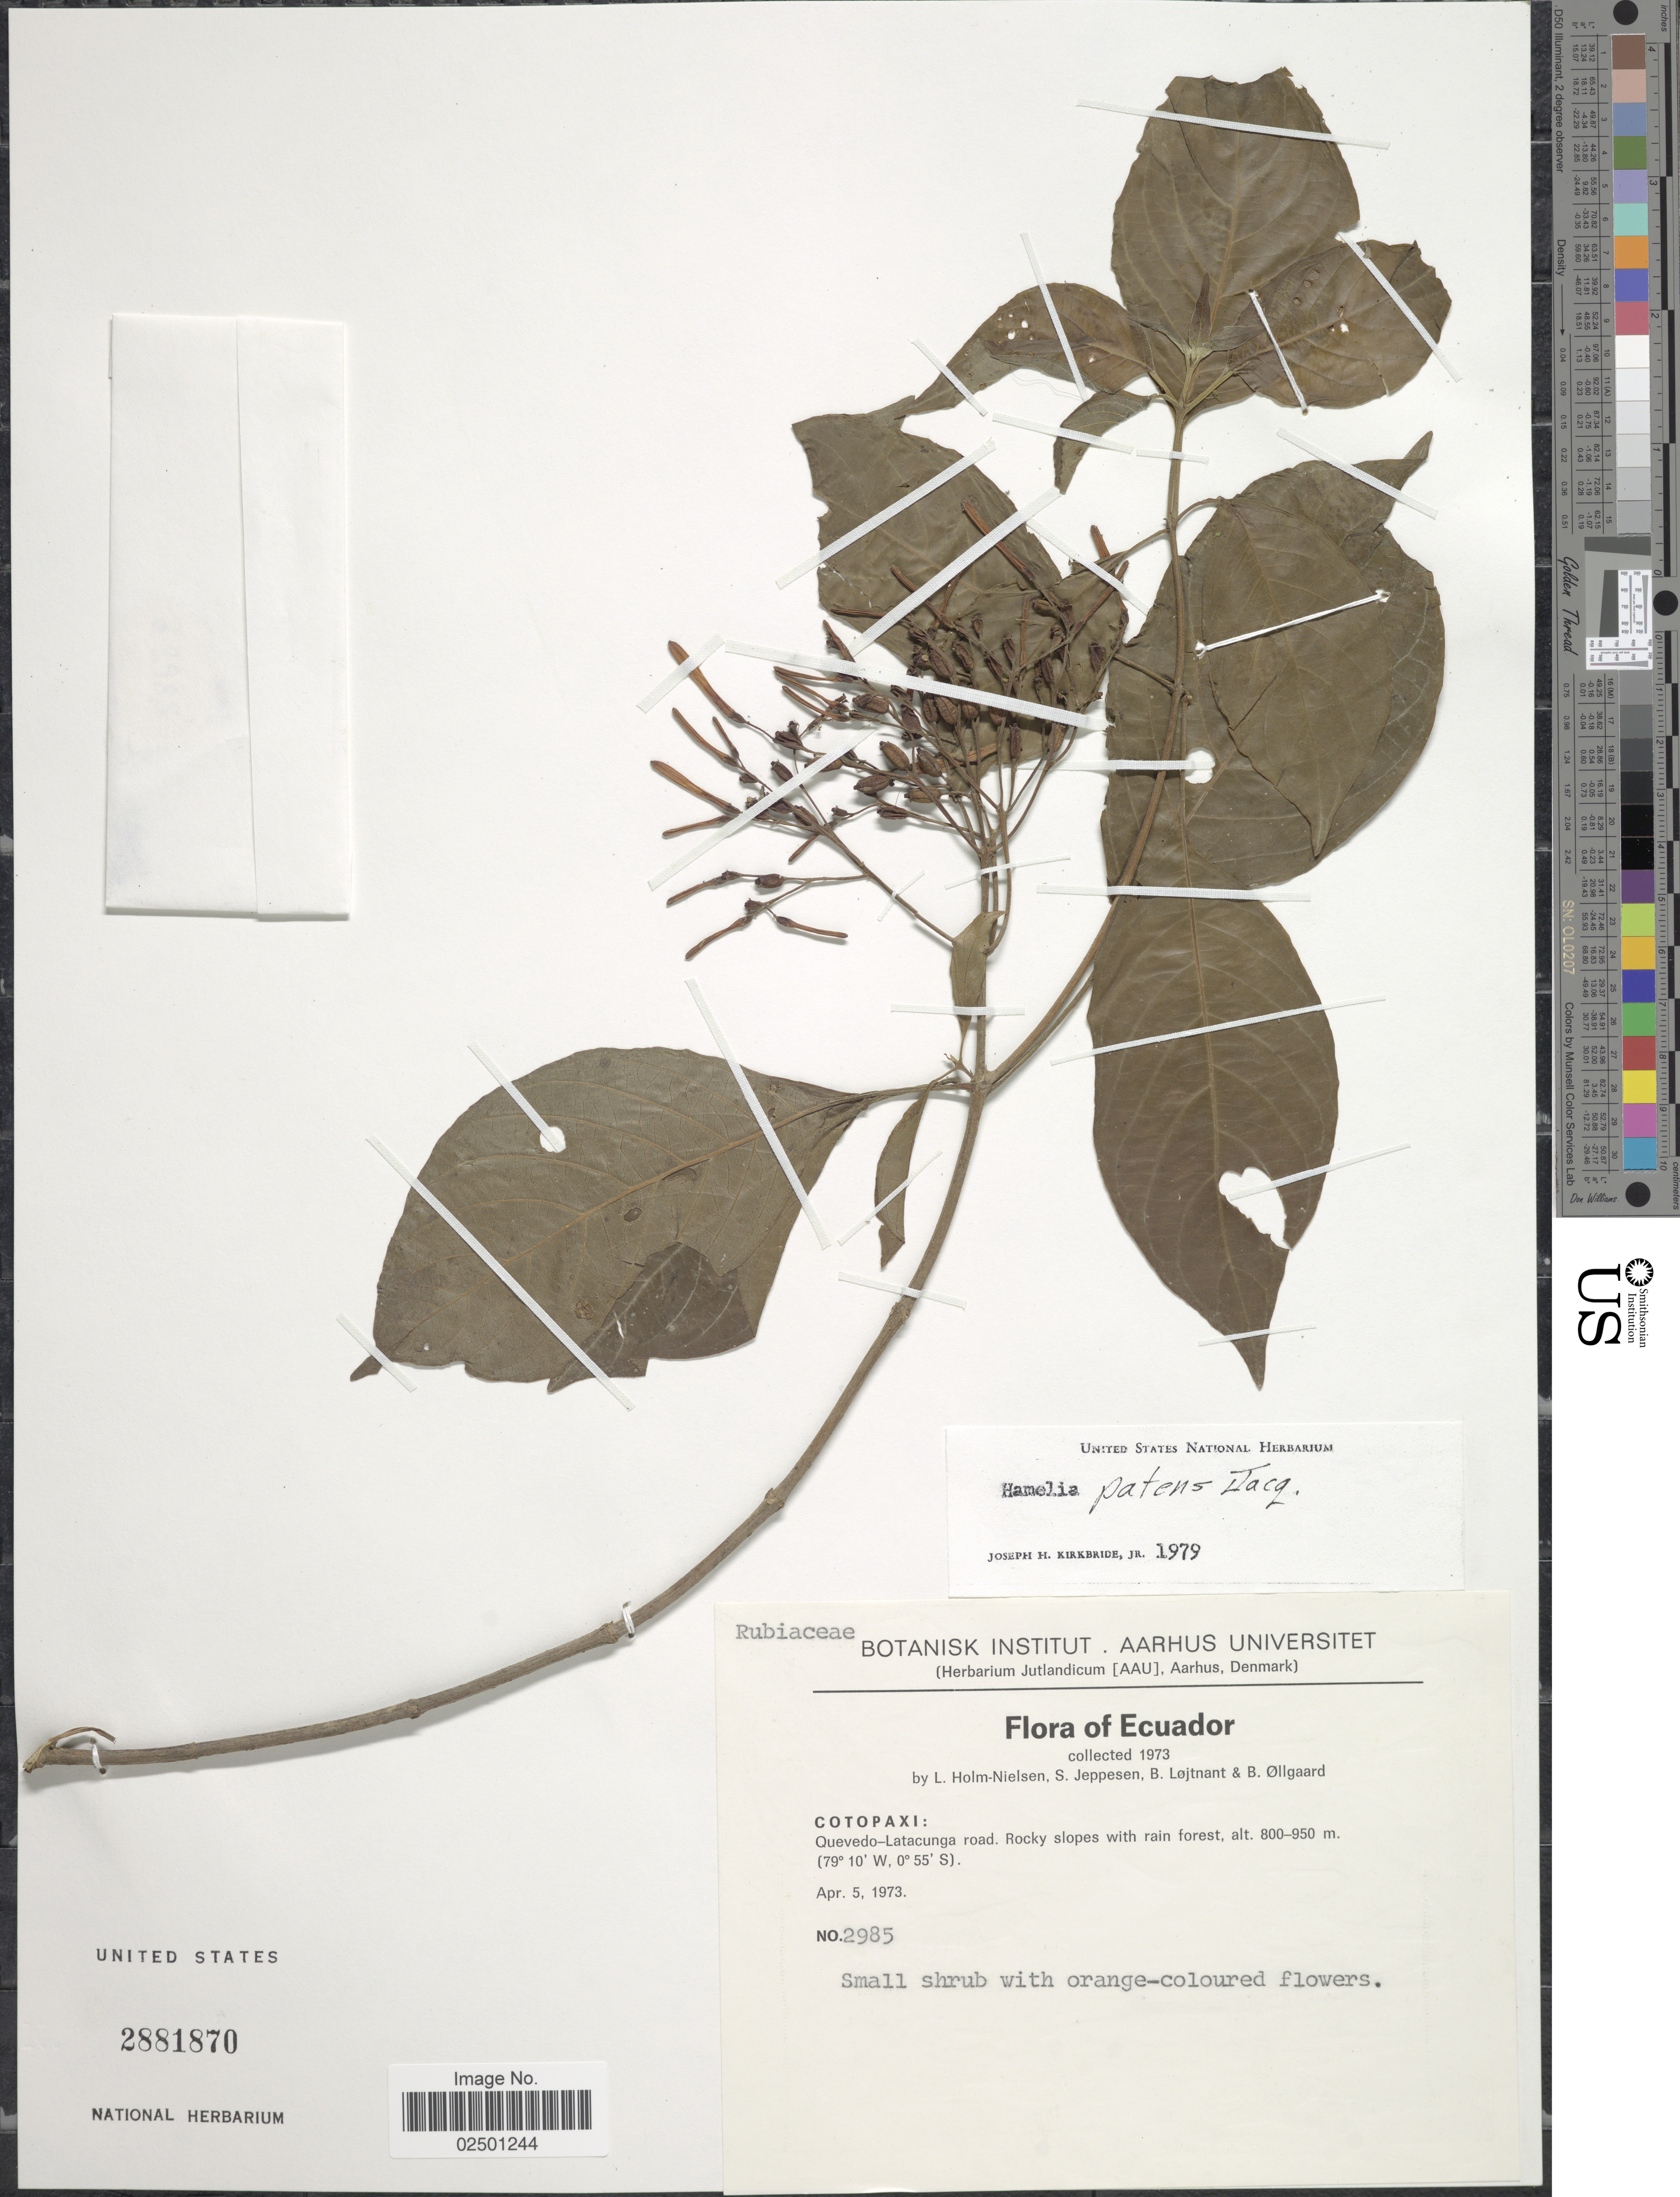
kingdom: Plantae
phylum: Tracheophyta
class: Magnoliopsida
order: Gentianales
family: Rubiaceae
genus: Hamelia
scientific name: Hamelia patens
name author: Jacq.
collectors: L. Holm-Nielsen, S. Jeppesen, B. Löjtnant & B. Øllgaard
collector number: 2985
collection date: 1973-04-05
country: Ecuador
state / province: Cotopaxi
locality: Quevedo-Latacunga road.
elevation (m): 800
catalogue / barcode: US 2881870